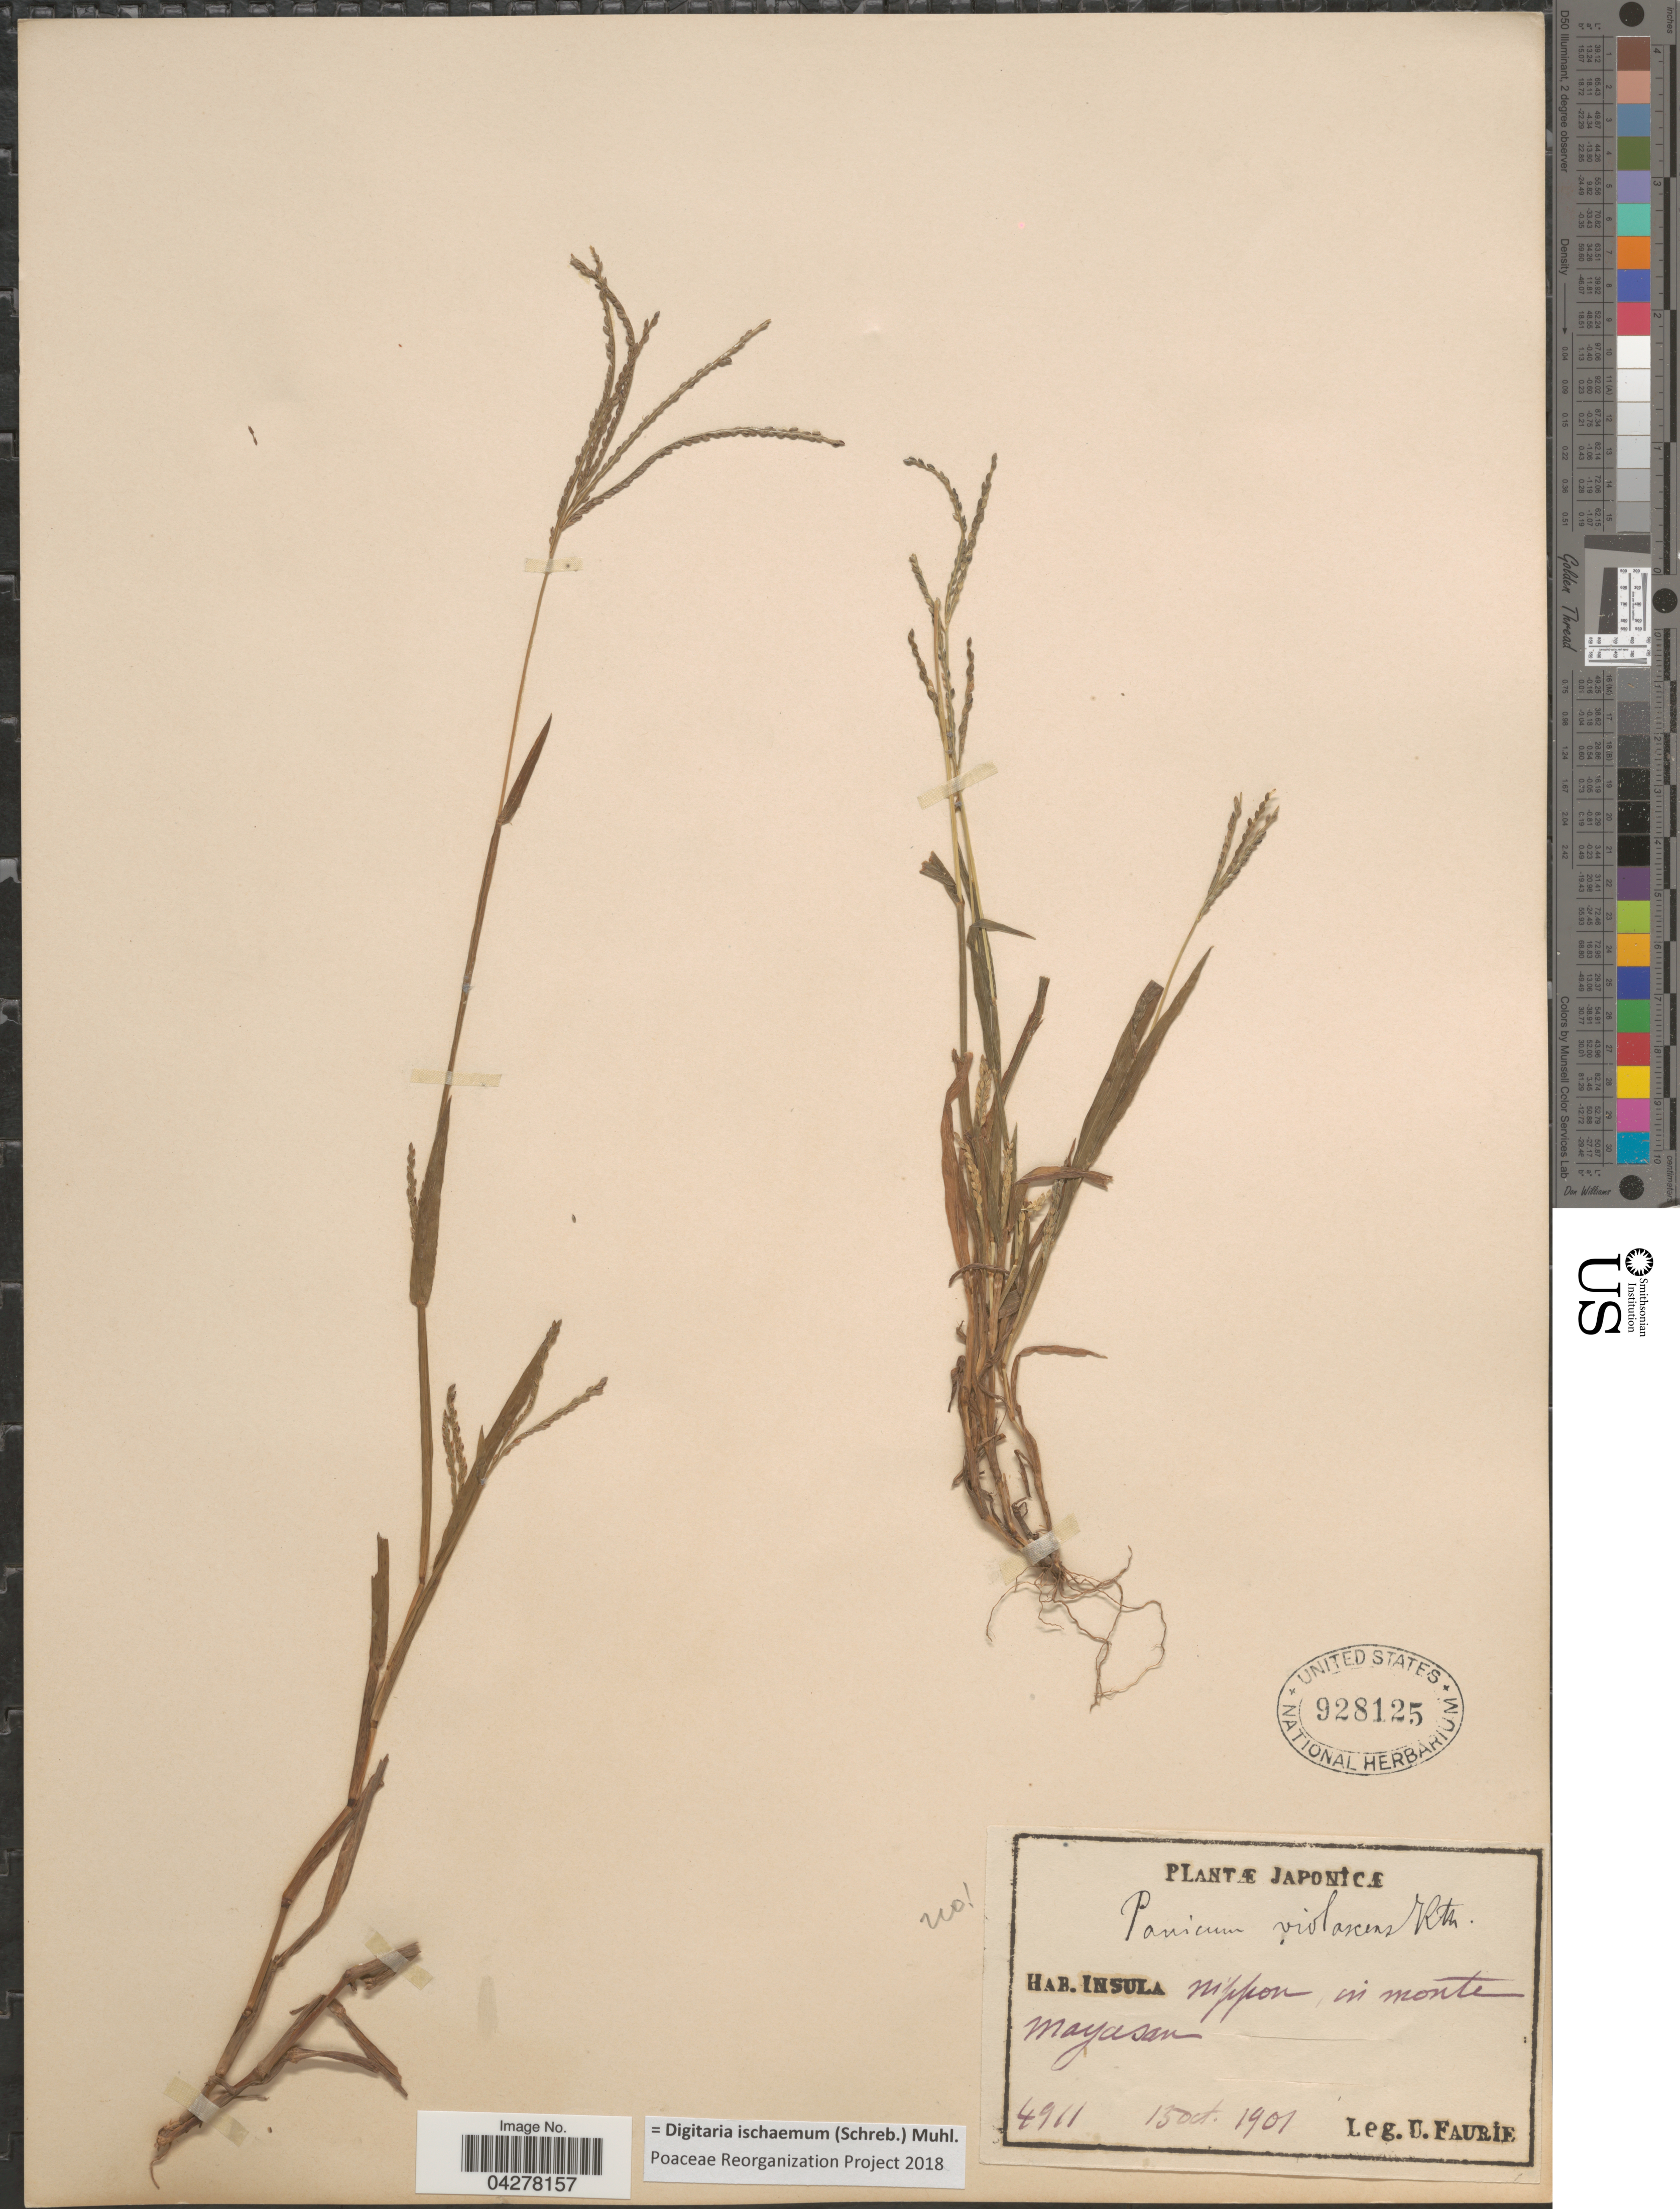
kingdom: Plantae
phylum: Tracheophyta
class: Liliopsida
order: Poales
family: Poaceae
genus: Digitaria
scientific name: Digitaria ischaemum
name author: (Schreber) Schreber ex Muhl.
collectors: U. Faurie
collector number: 4911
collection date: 1901-10-15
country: Japan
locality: Japinicæ. Insula Nippon, in monte Mayasan.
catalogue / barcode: US 928125